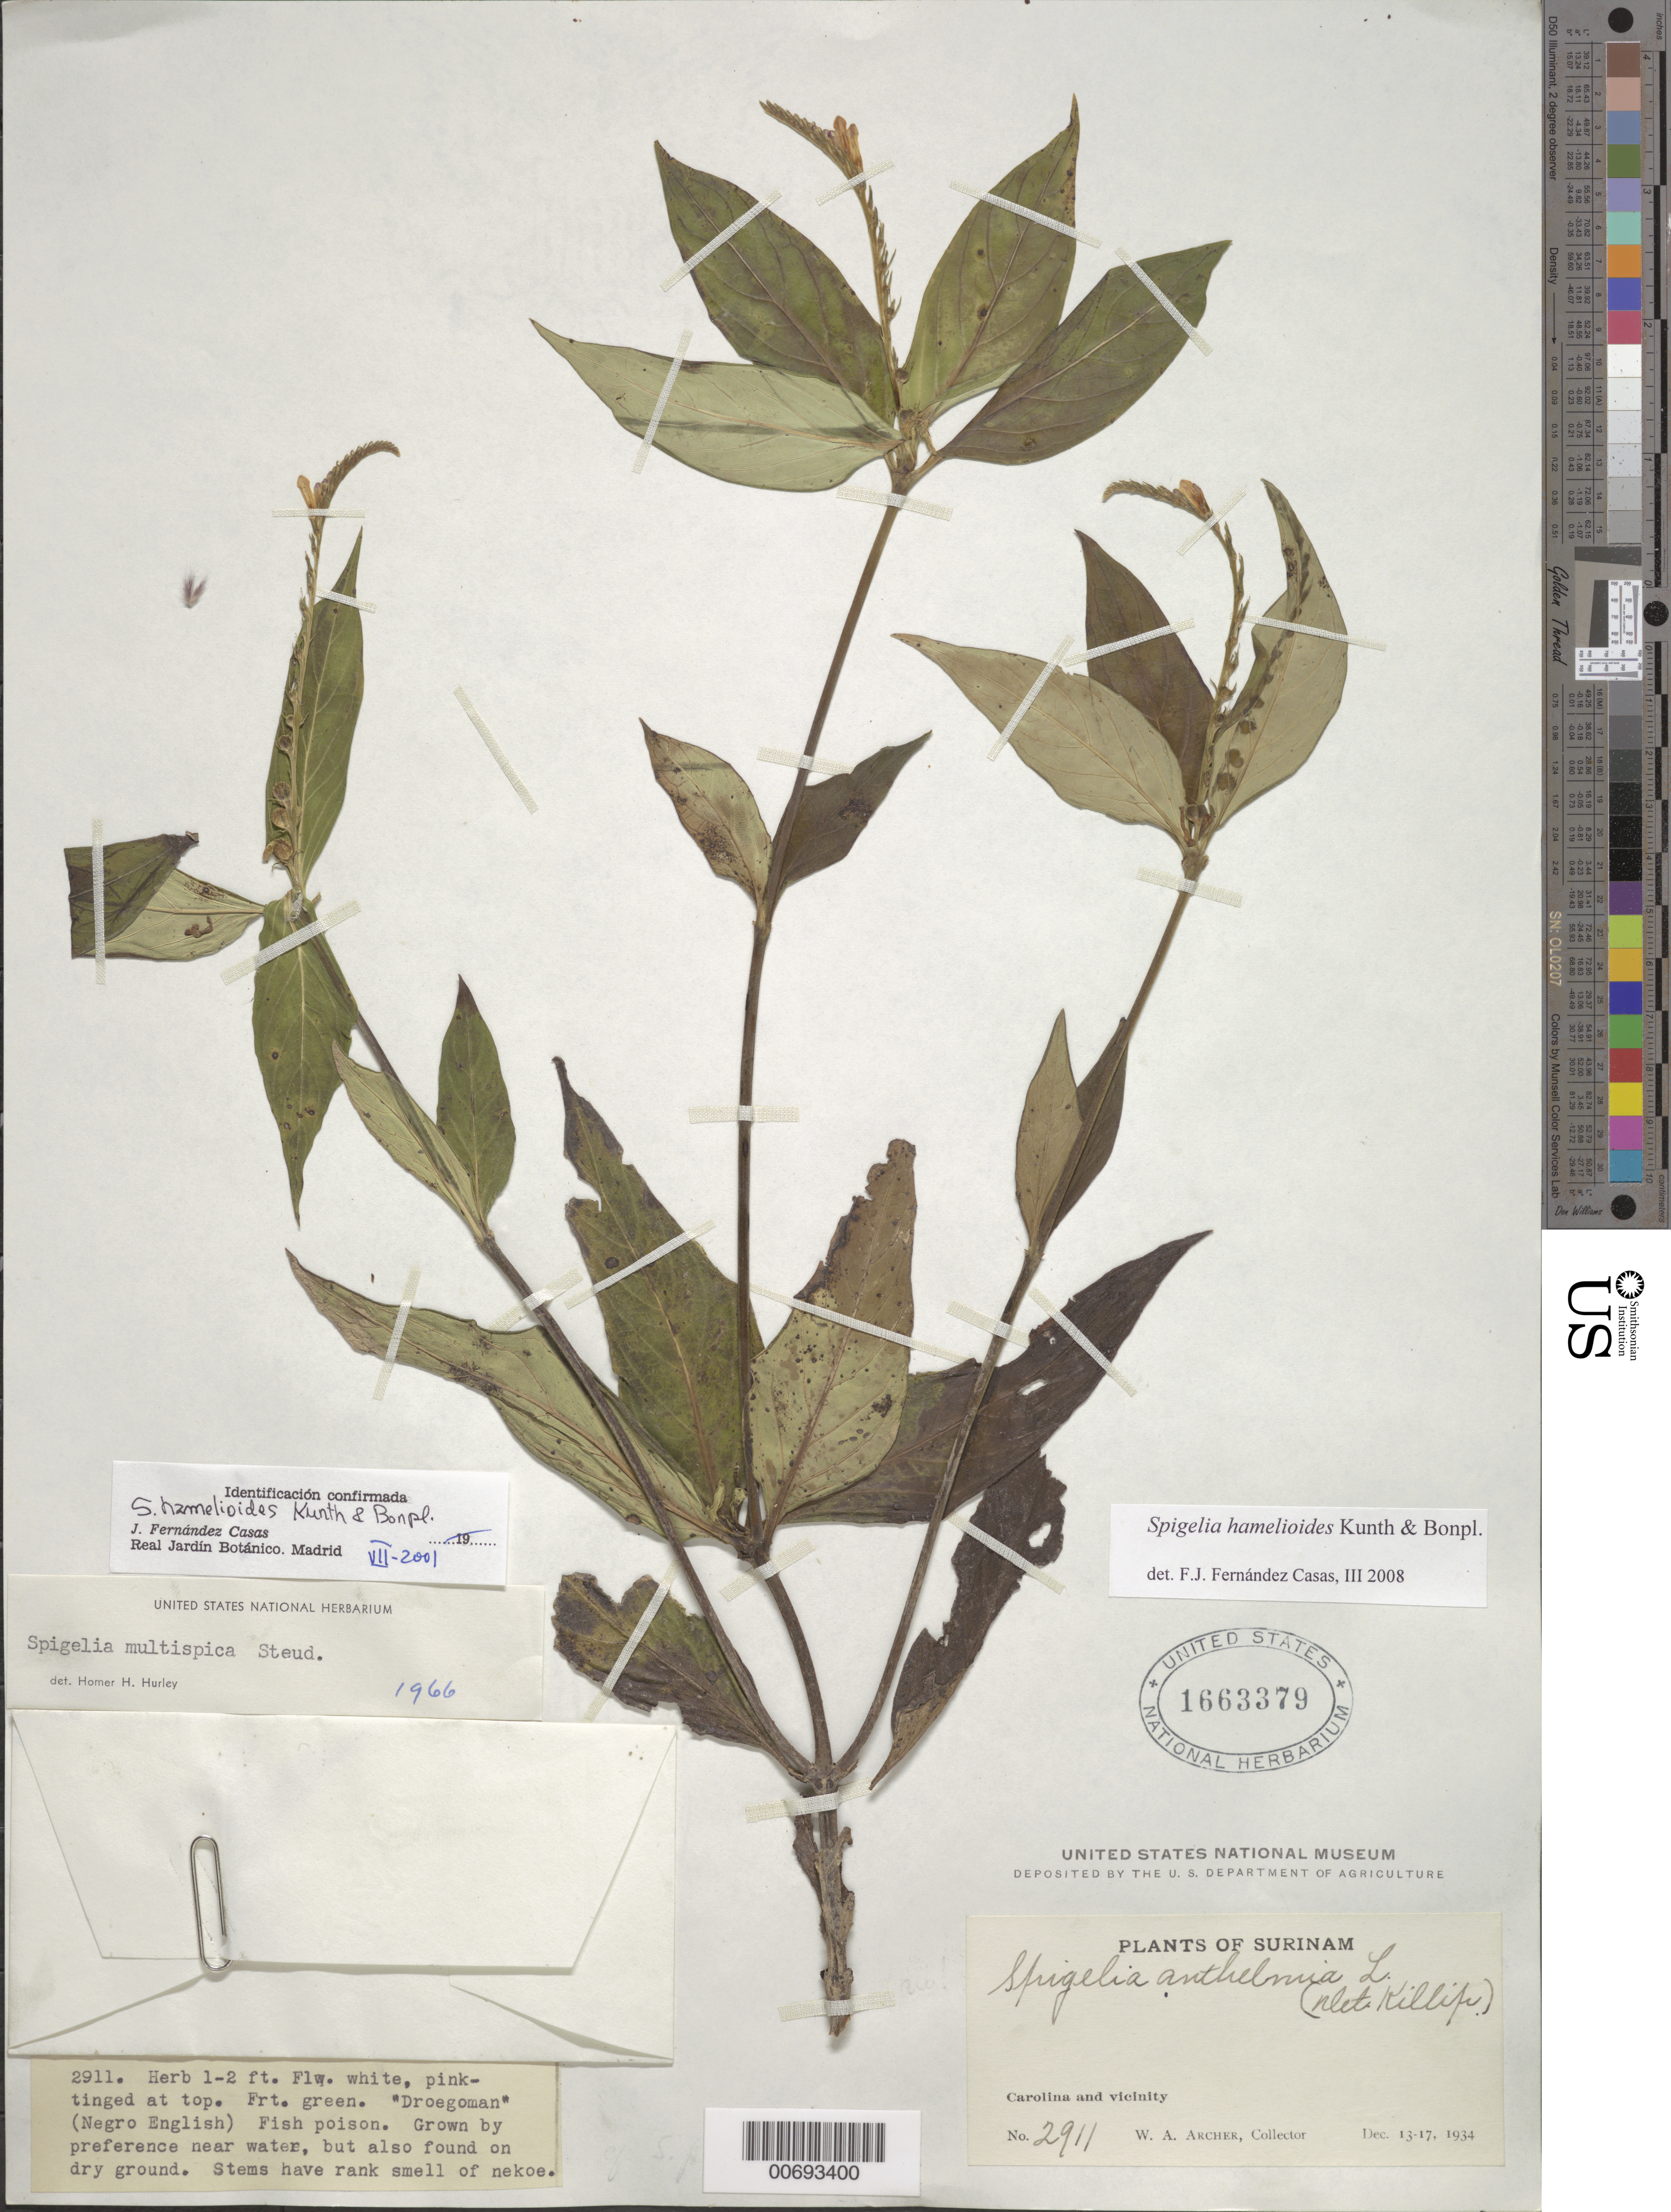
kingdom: Plantae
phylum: Tracheophyta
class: Magnoliopsida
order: Gentianales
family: Loganiaceae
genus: Spigelia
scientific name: Spigelia hamelioides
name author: Kunth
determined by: Fernández Casas, F. J.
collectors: W. A. Archer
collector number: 2911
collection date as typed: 13-Dec-34 to 17-Dec-34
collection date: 1934-12-13/1934-12-17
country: Suriname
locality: Carolina and vicinity, Surinam River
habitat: Grown by preference near water, but also found on dry ground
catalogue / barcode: US 1663379